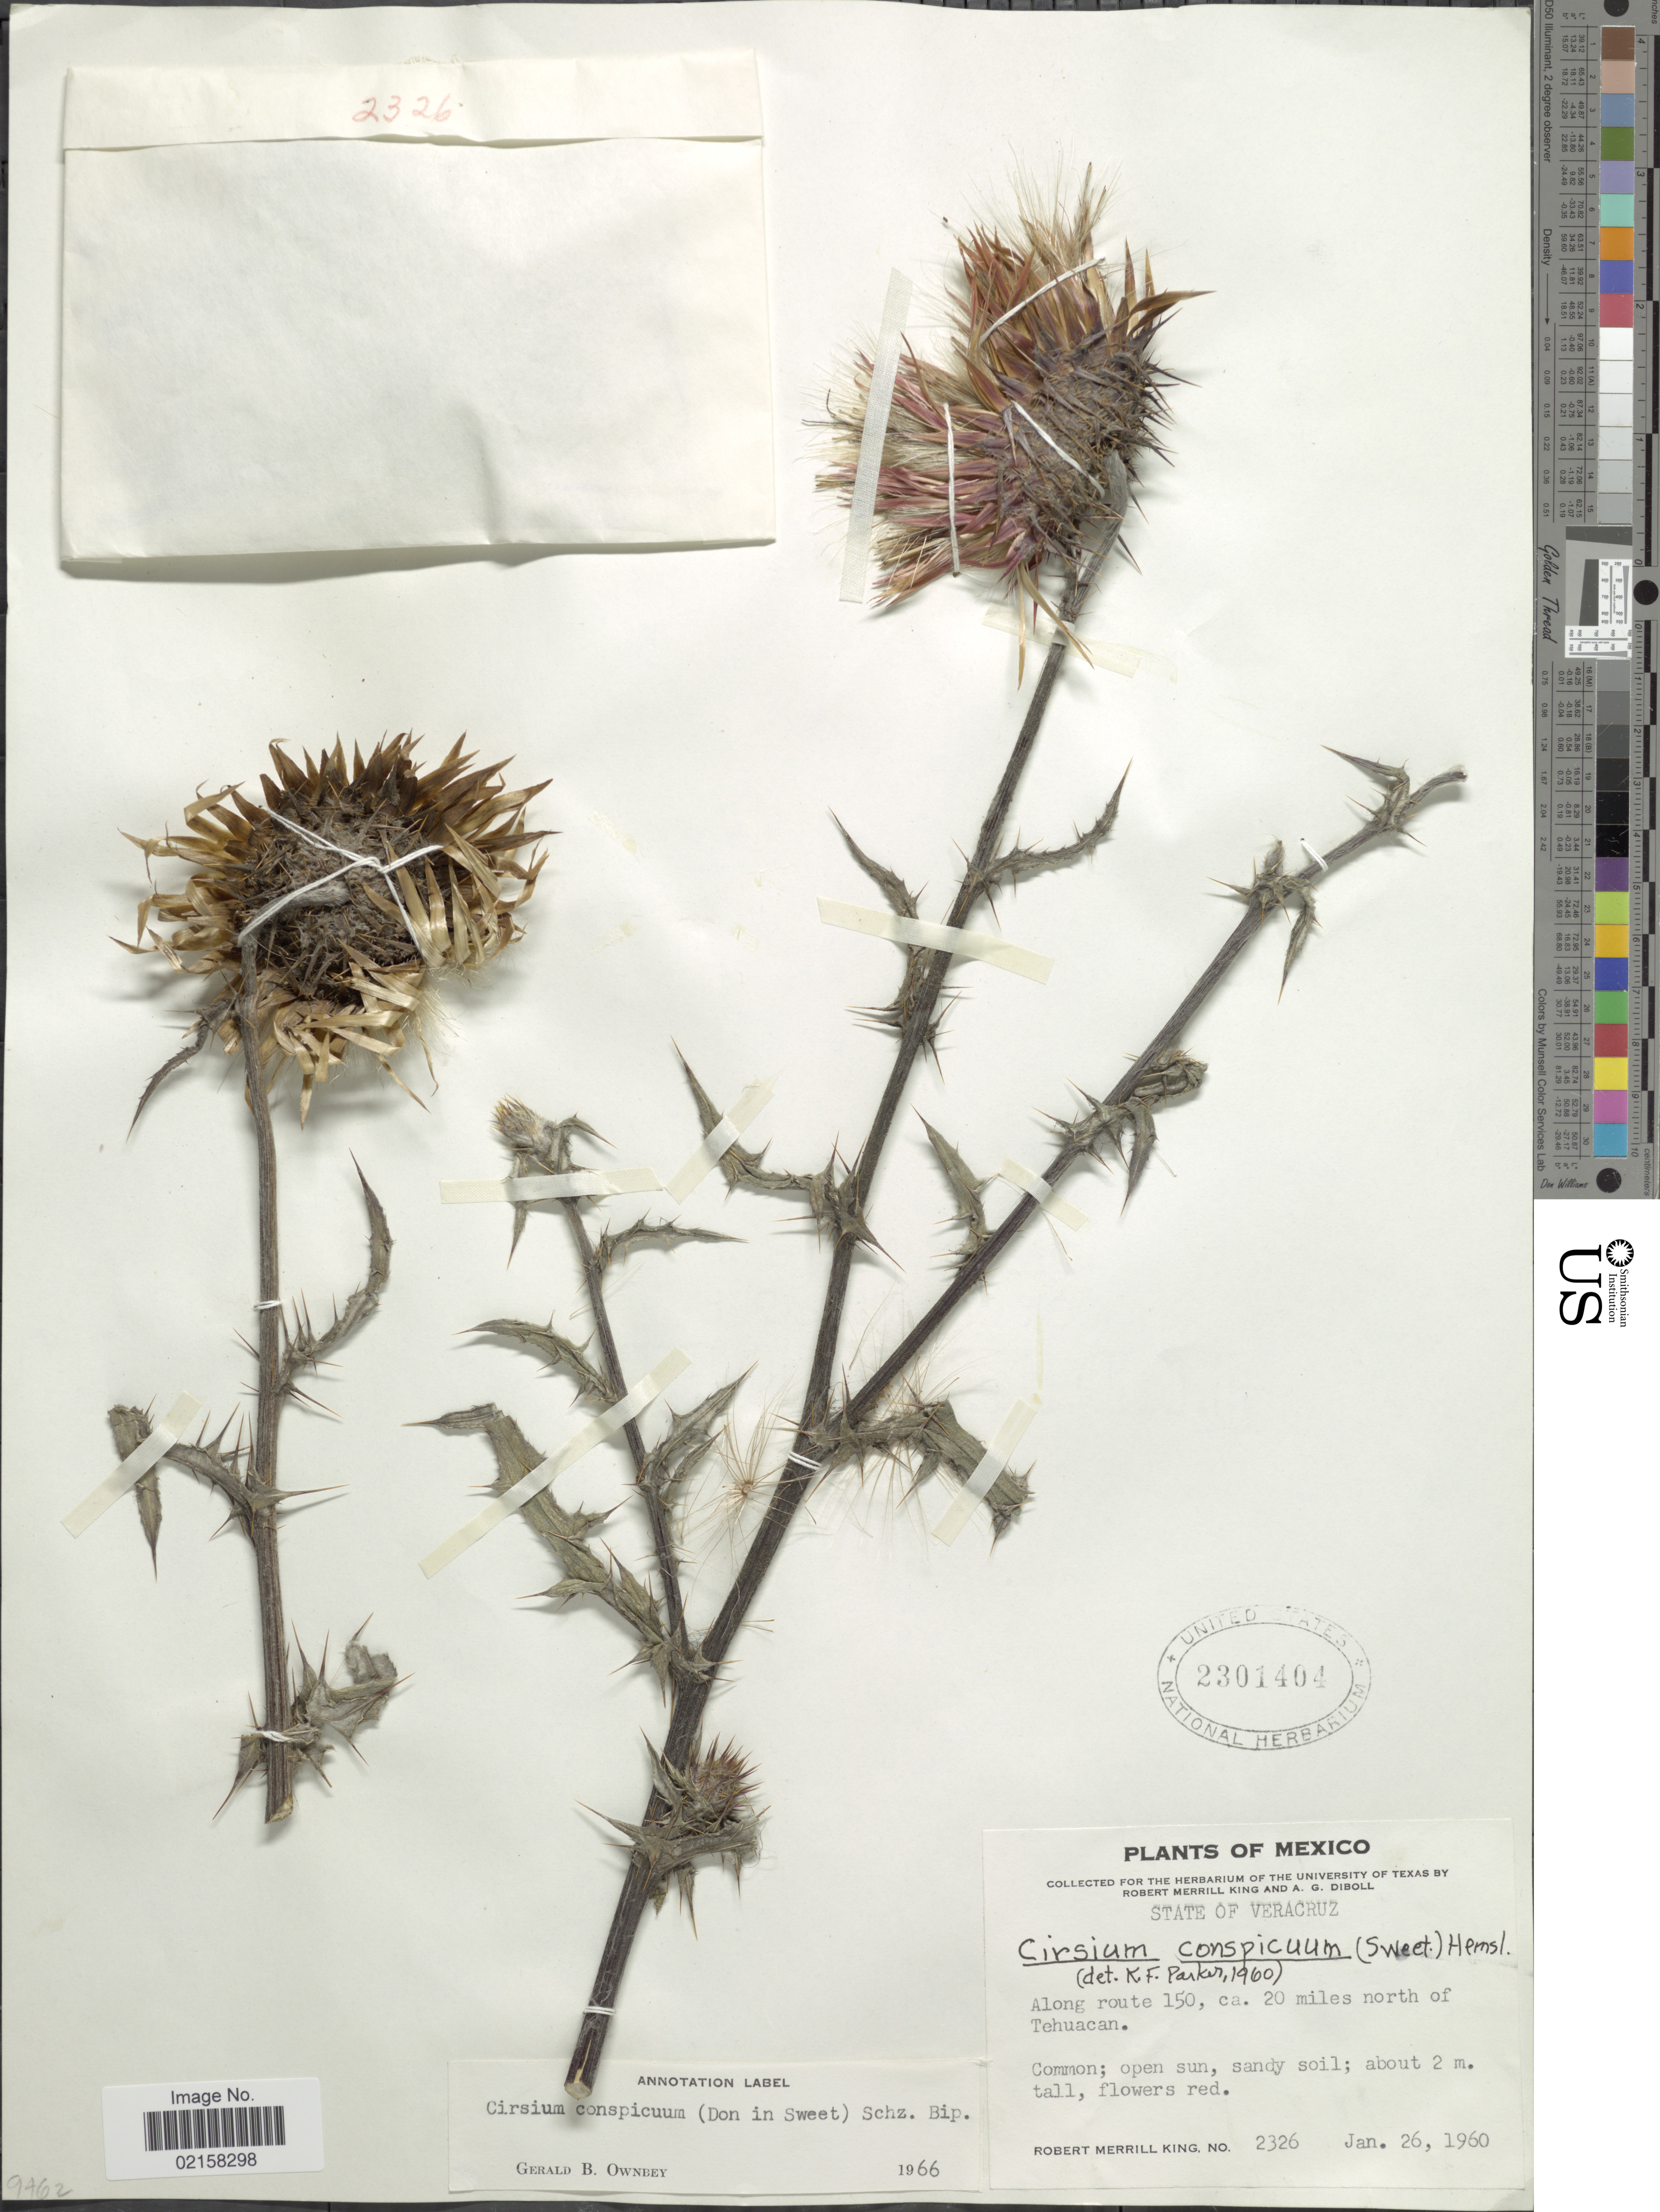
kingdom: Plantae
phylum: Tracheophyta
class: Magnoliopsida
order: Asterales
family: Asteraceae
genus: Cirsium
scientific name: Cirsium conspicuum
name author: (G. Don) Sch. Bip.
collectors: R. M. King & A. Diboll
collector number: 2326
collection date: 1960-01-26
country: Mexico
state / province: Veracruz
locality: Veracruz, along route 150, ca. 20 miles north of Tehuacan.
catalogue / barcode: US 2301404